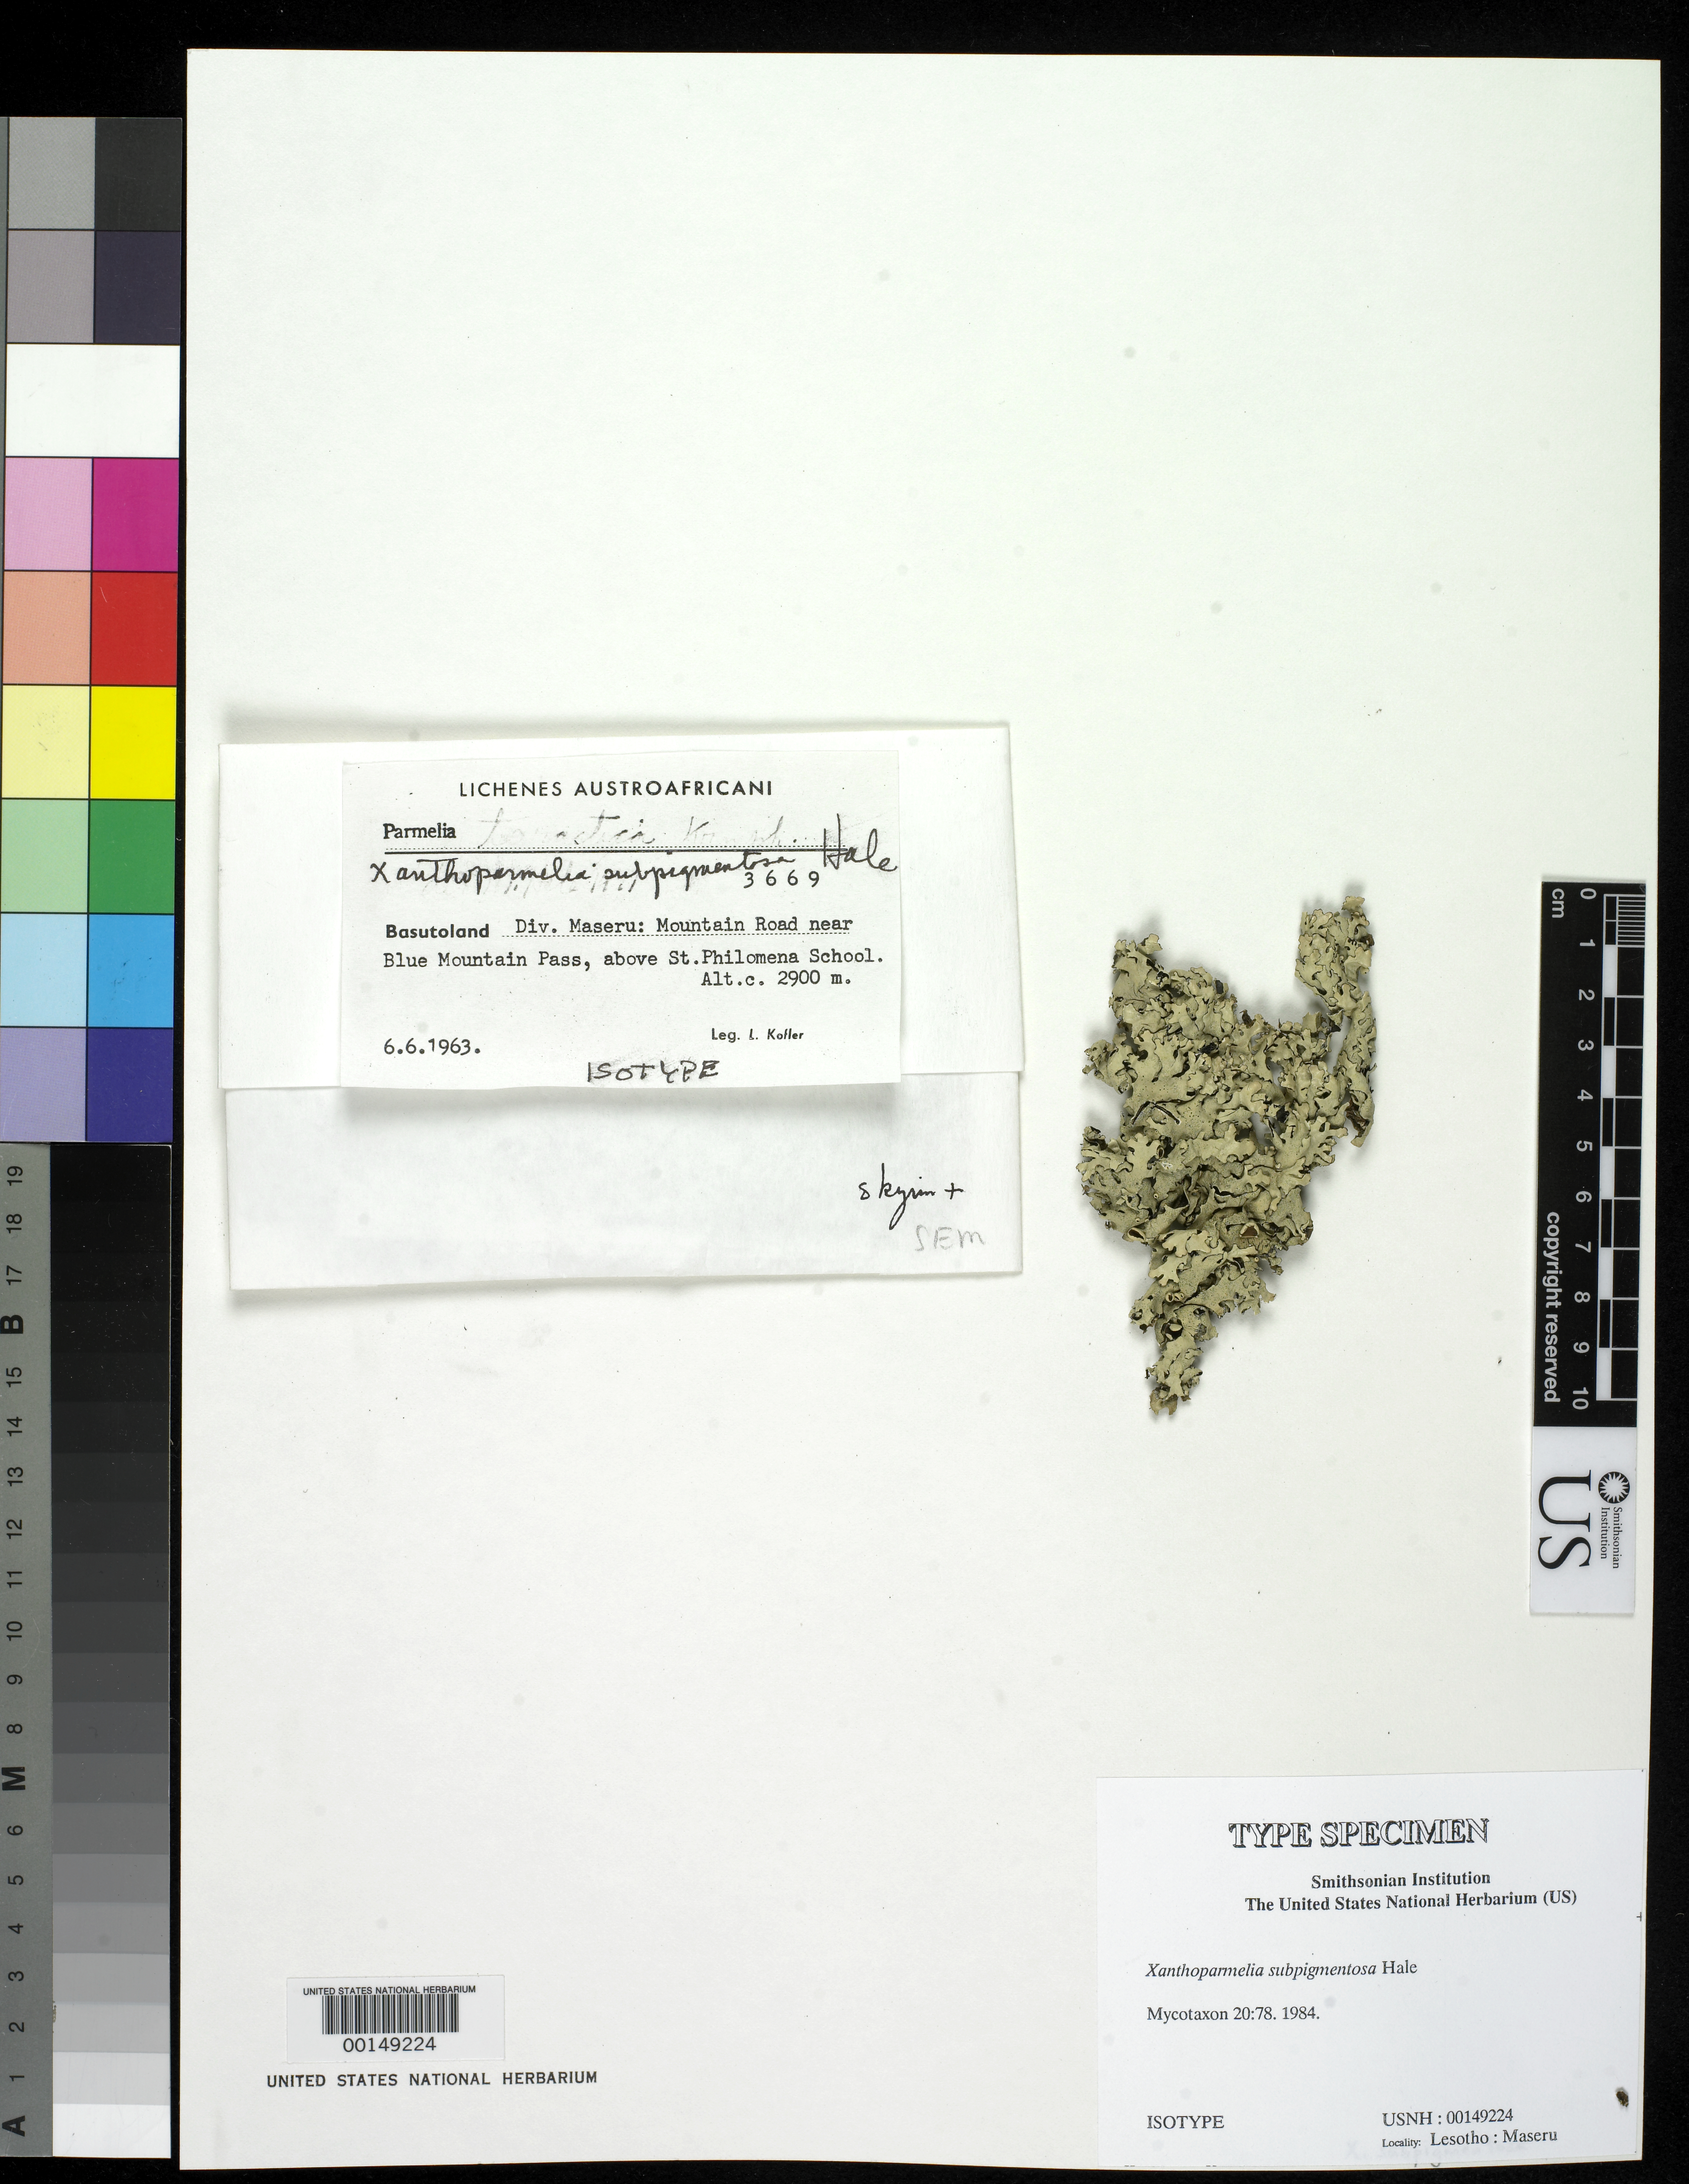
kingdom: Fungi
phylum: Ascomycota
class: Lecanoromycetes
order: Lecanorales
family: Parmeliaceae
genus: Xanthoparmelia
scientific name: Xanthoparmelia subpigmentosa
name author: Hale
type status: Isotype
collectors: L. Kofler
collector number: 3669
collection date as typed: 06 Jun 1963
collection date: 1963-06-06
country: Lesotho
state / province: Maseru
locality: Mountain road near Blue Mountain Pass, above St. Philomena School.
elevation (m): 2900